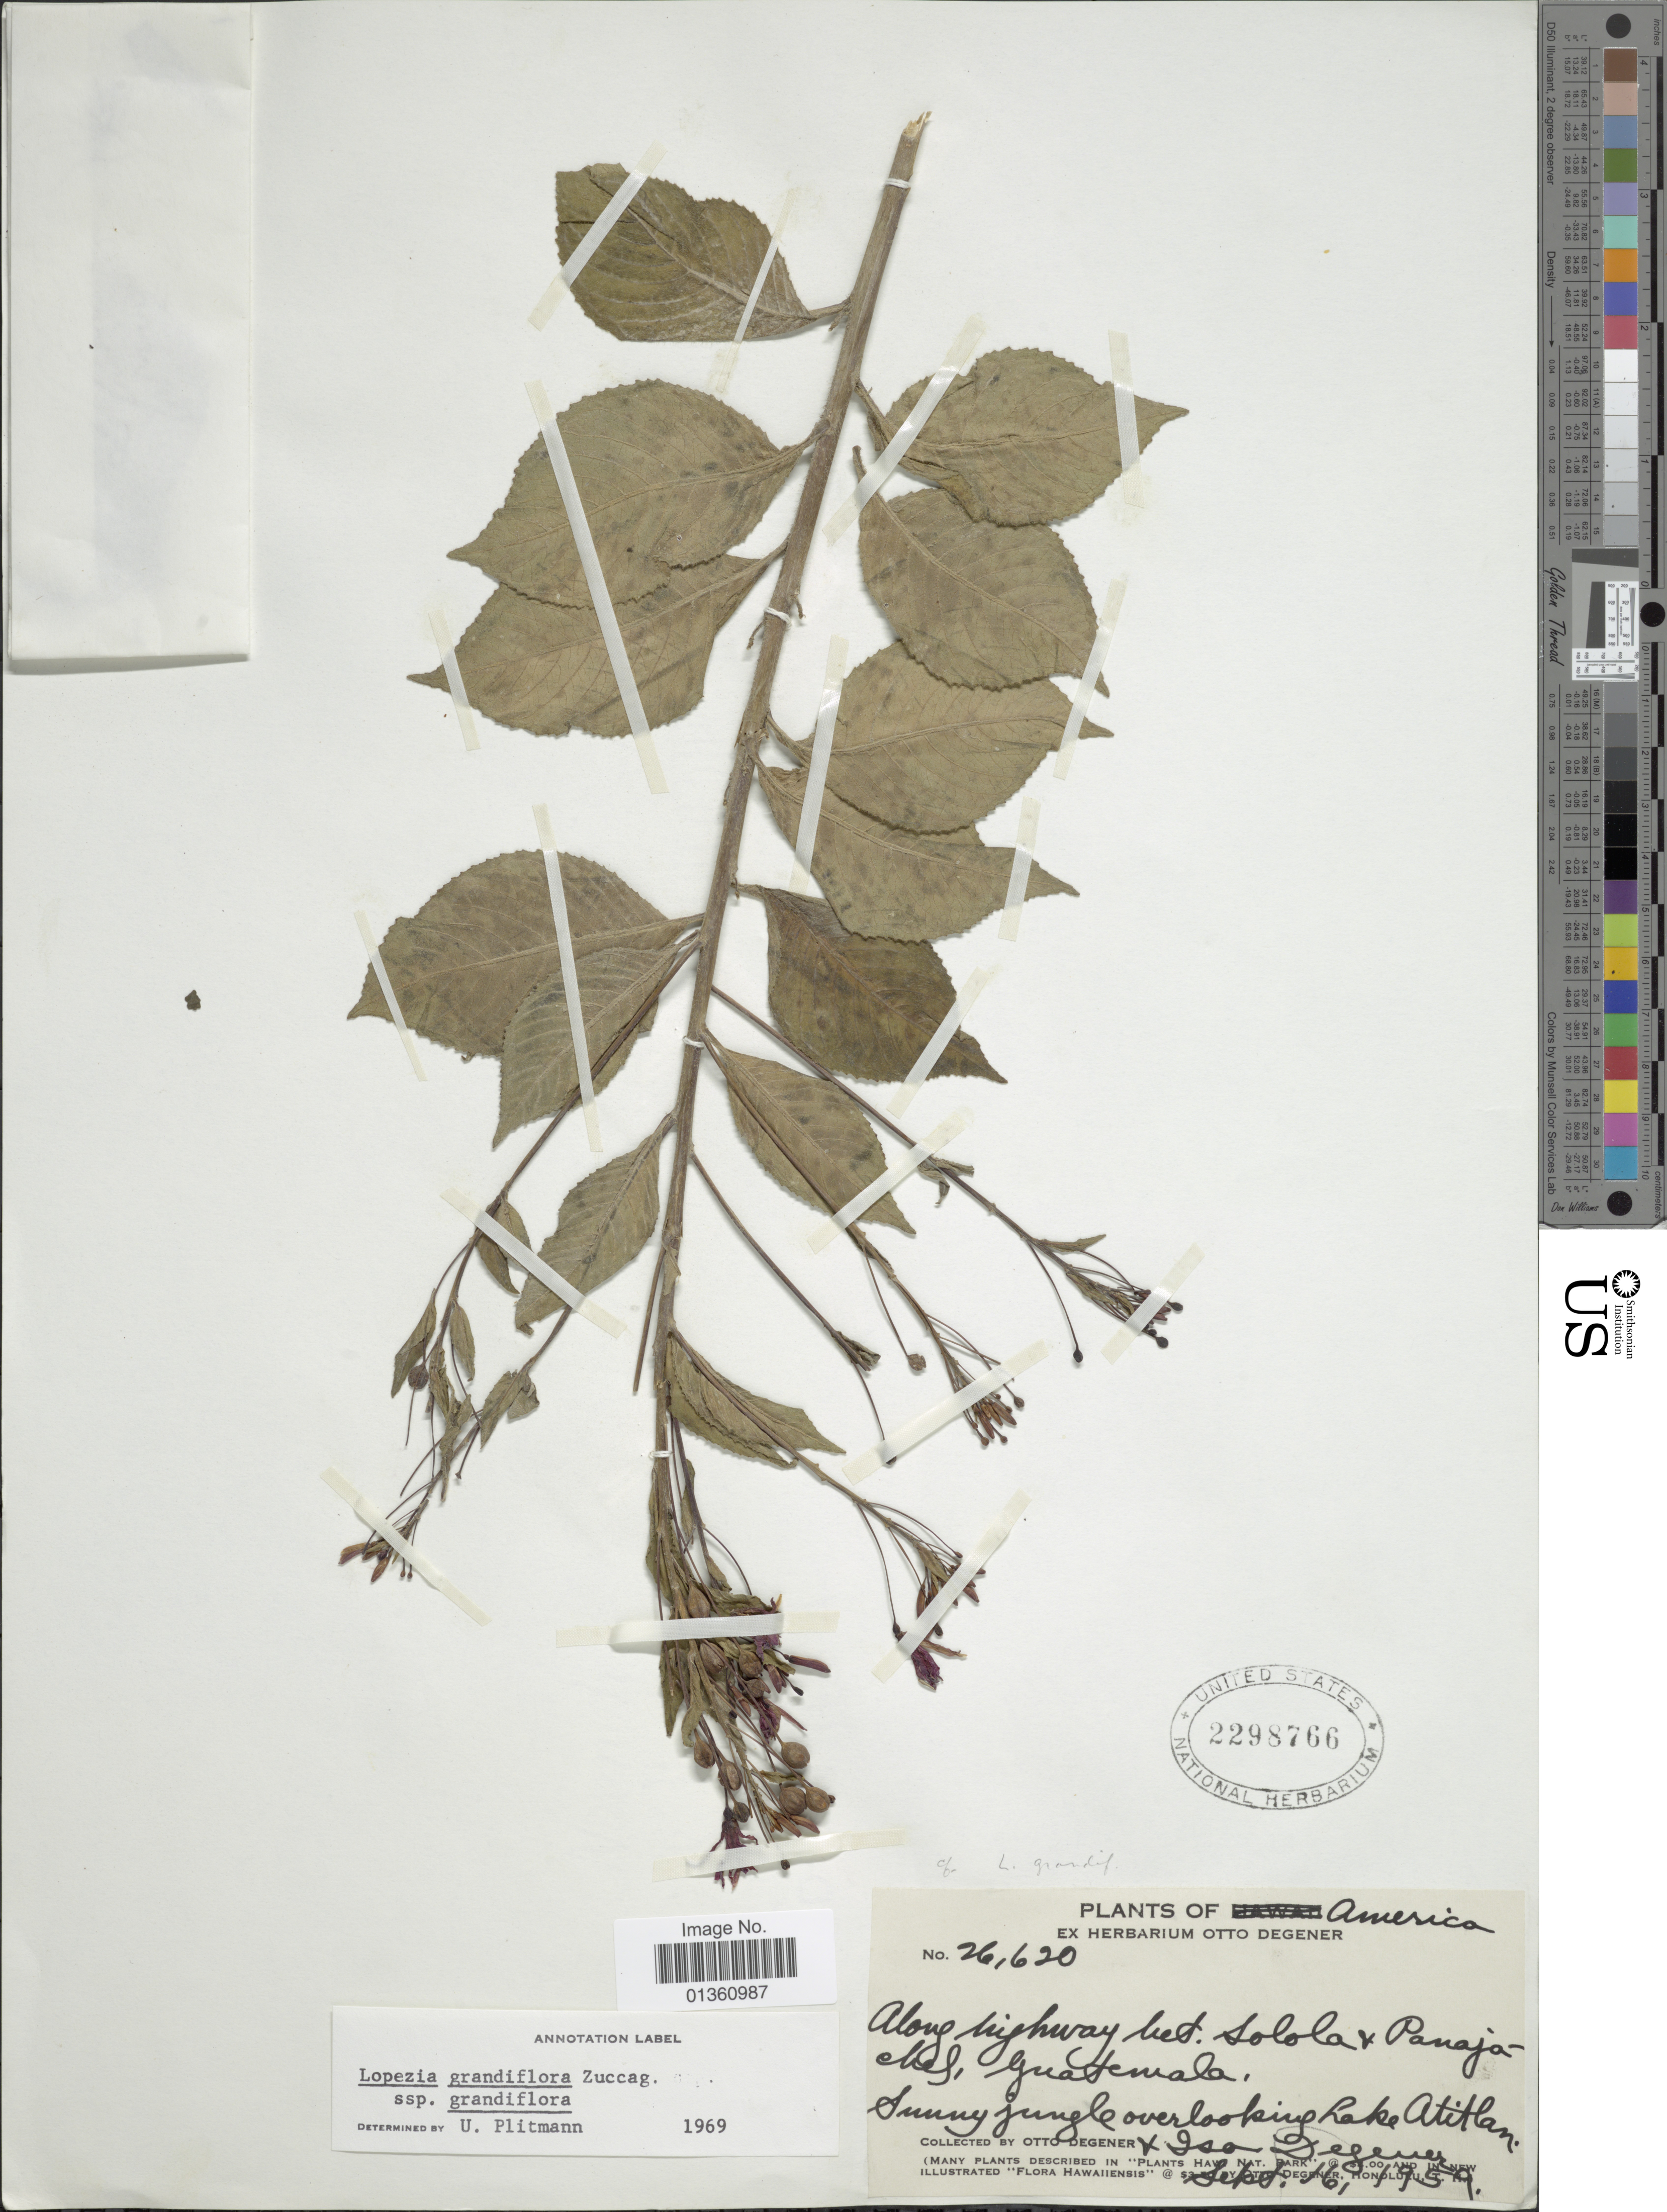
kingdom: Plantae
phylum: Tracheophyta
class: Magnoliopsida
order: Myrtales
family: Onagraceae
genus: Lopezia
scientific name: Lopezia grandiflora subsp. macrophylla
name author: (Benth.) Plitmann et al.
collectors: O. Degener & I. Degener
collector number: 26620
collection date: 1959-09-16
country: Guatemala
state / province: Sololá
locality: Along highway bet. Solola and Panajachel, sunny jungle overlooking Lake Atitlan.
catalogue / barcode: US 2298766